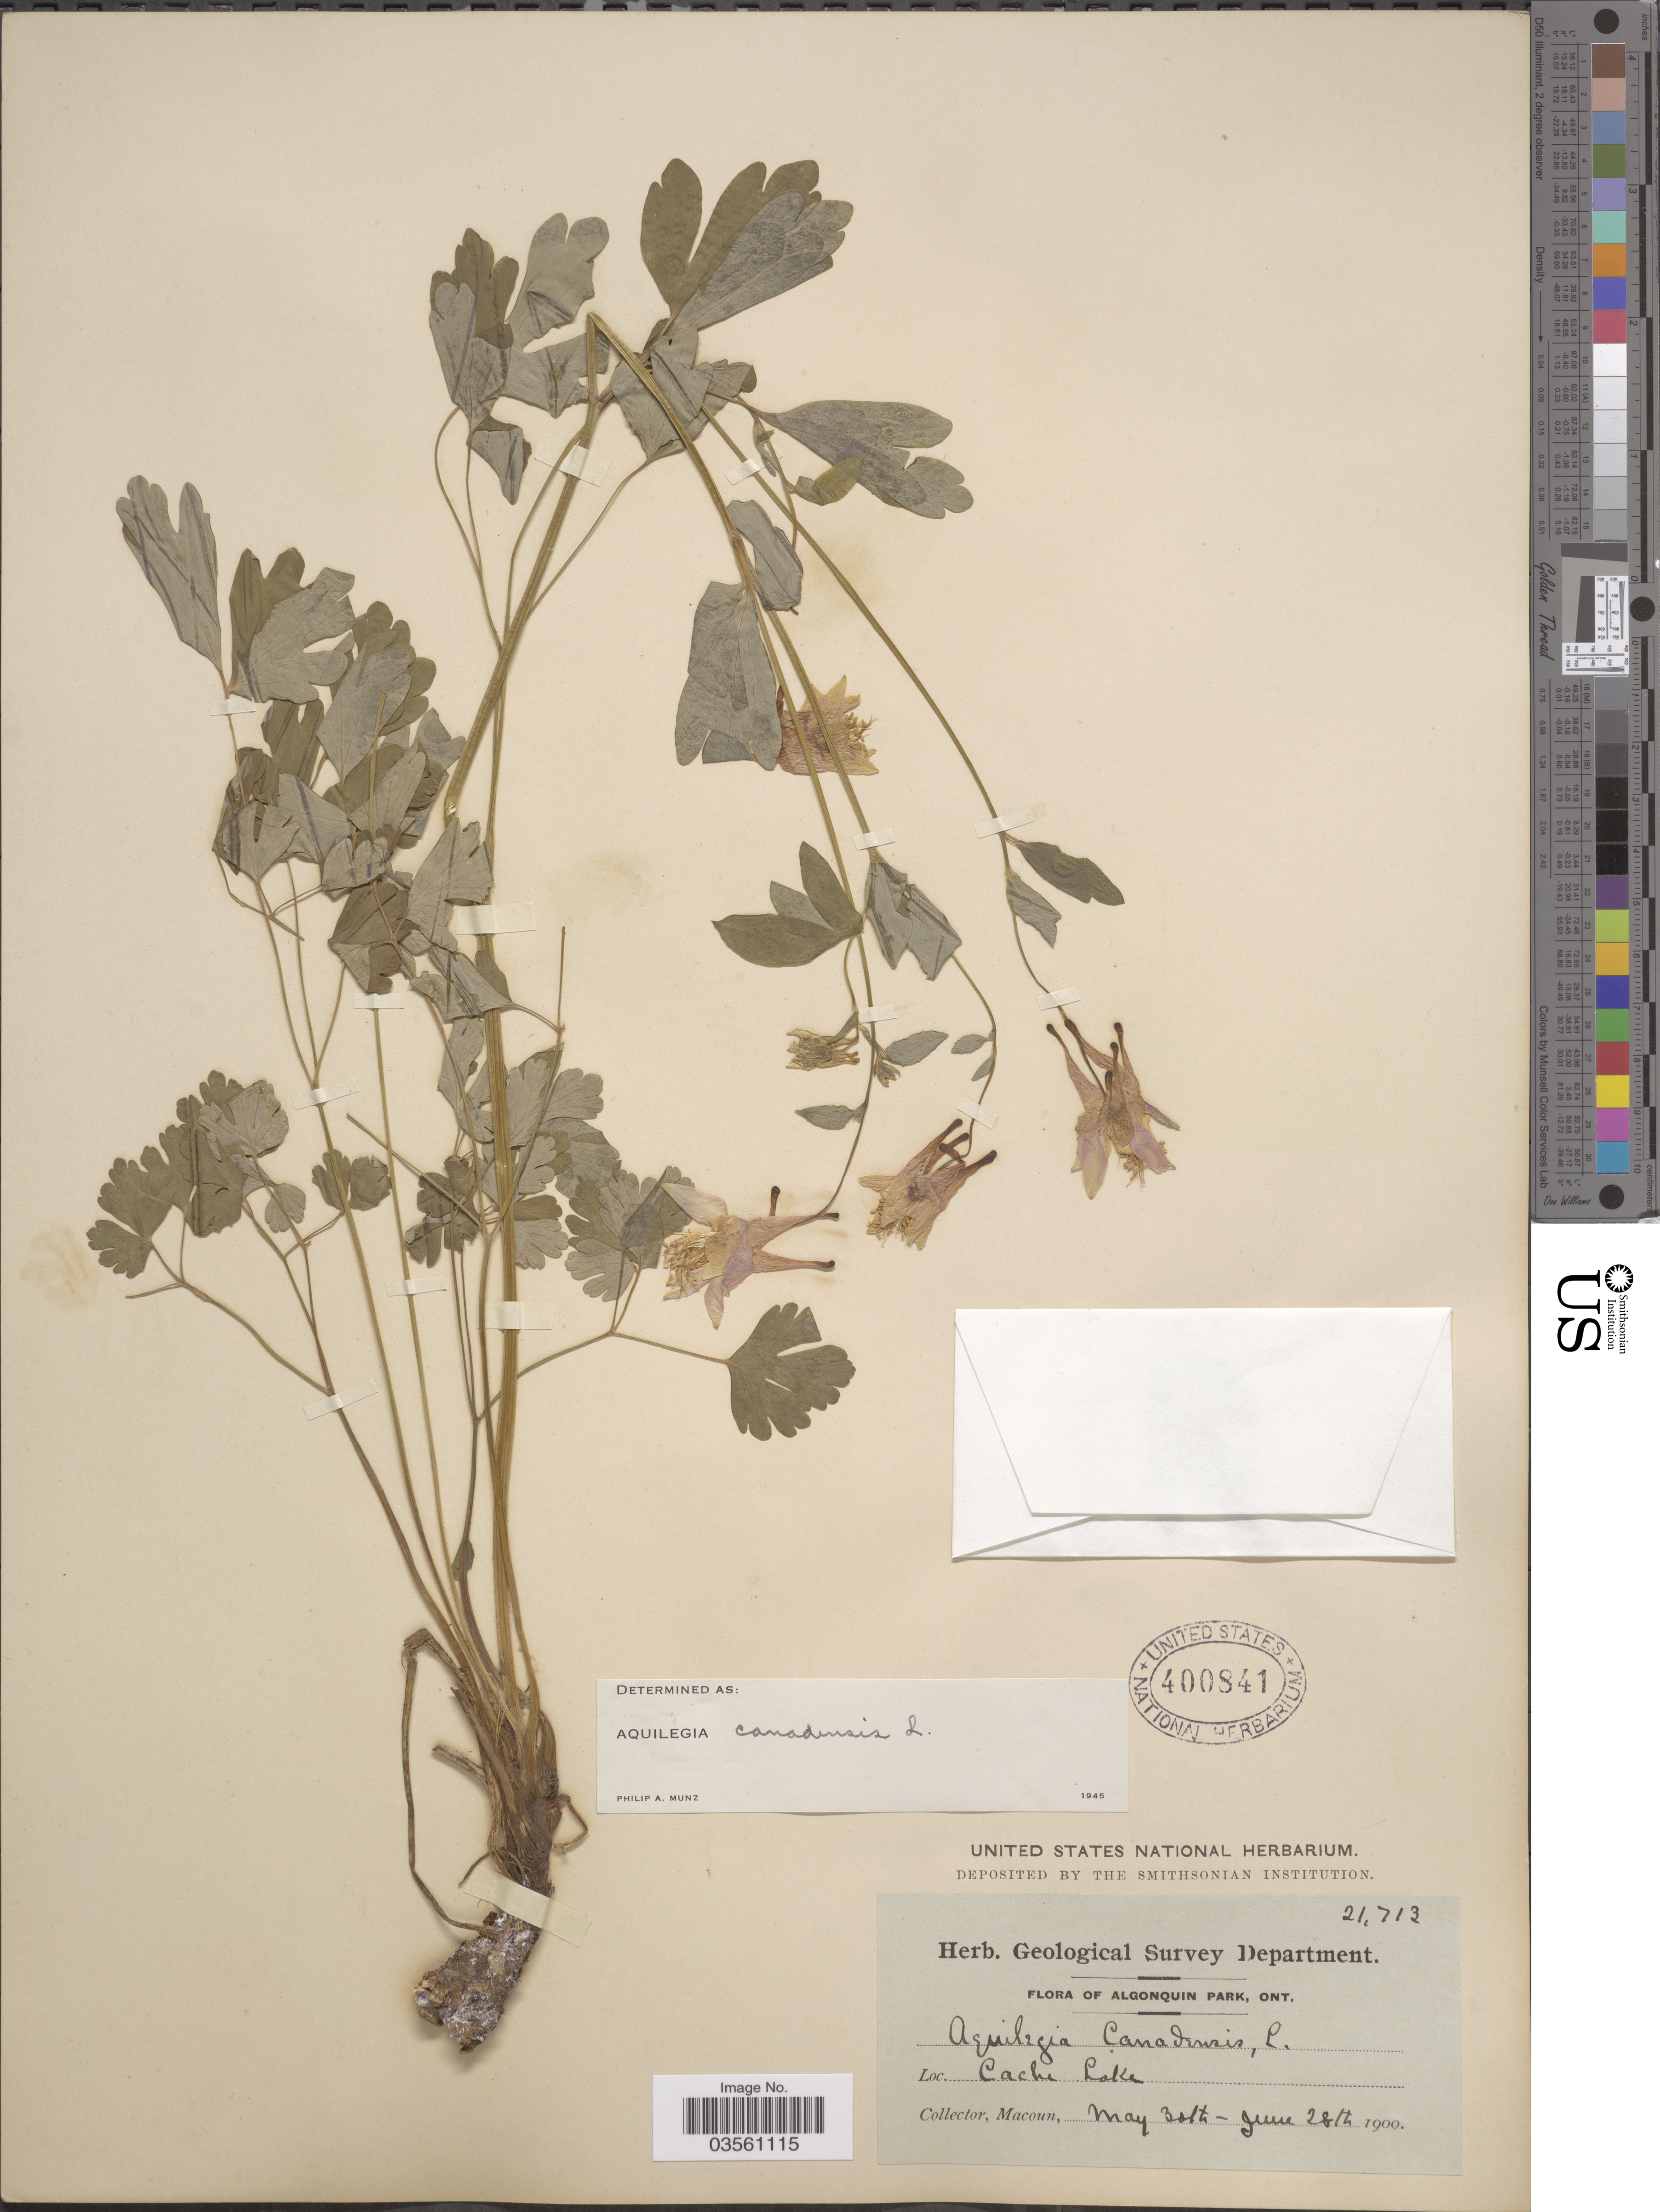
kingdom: Plantae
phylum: Tracheophyta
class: Magnoliopsida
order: Ranunculales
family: Ranunculaceae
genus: Aquilegia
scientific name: Aquilegia canadensis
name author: L.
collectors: -- Macoun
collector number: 21713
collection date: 1900-05-30/1900-06-28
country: Canada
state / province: Ontario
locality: Algonquin Park. Cache Lake.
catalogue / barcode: US 400841